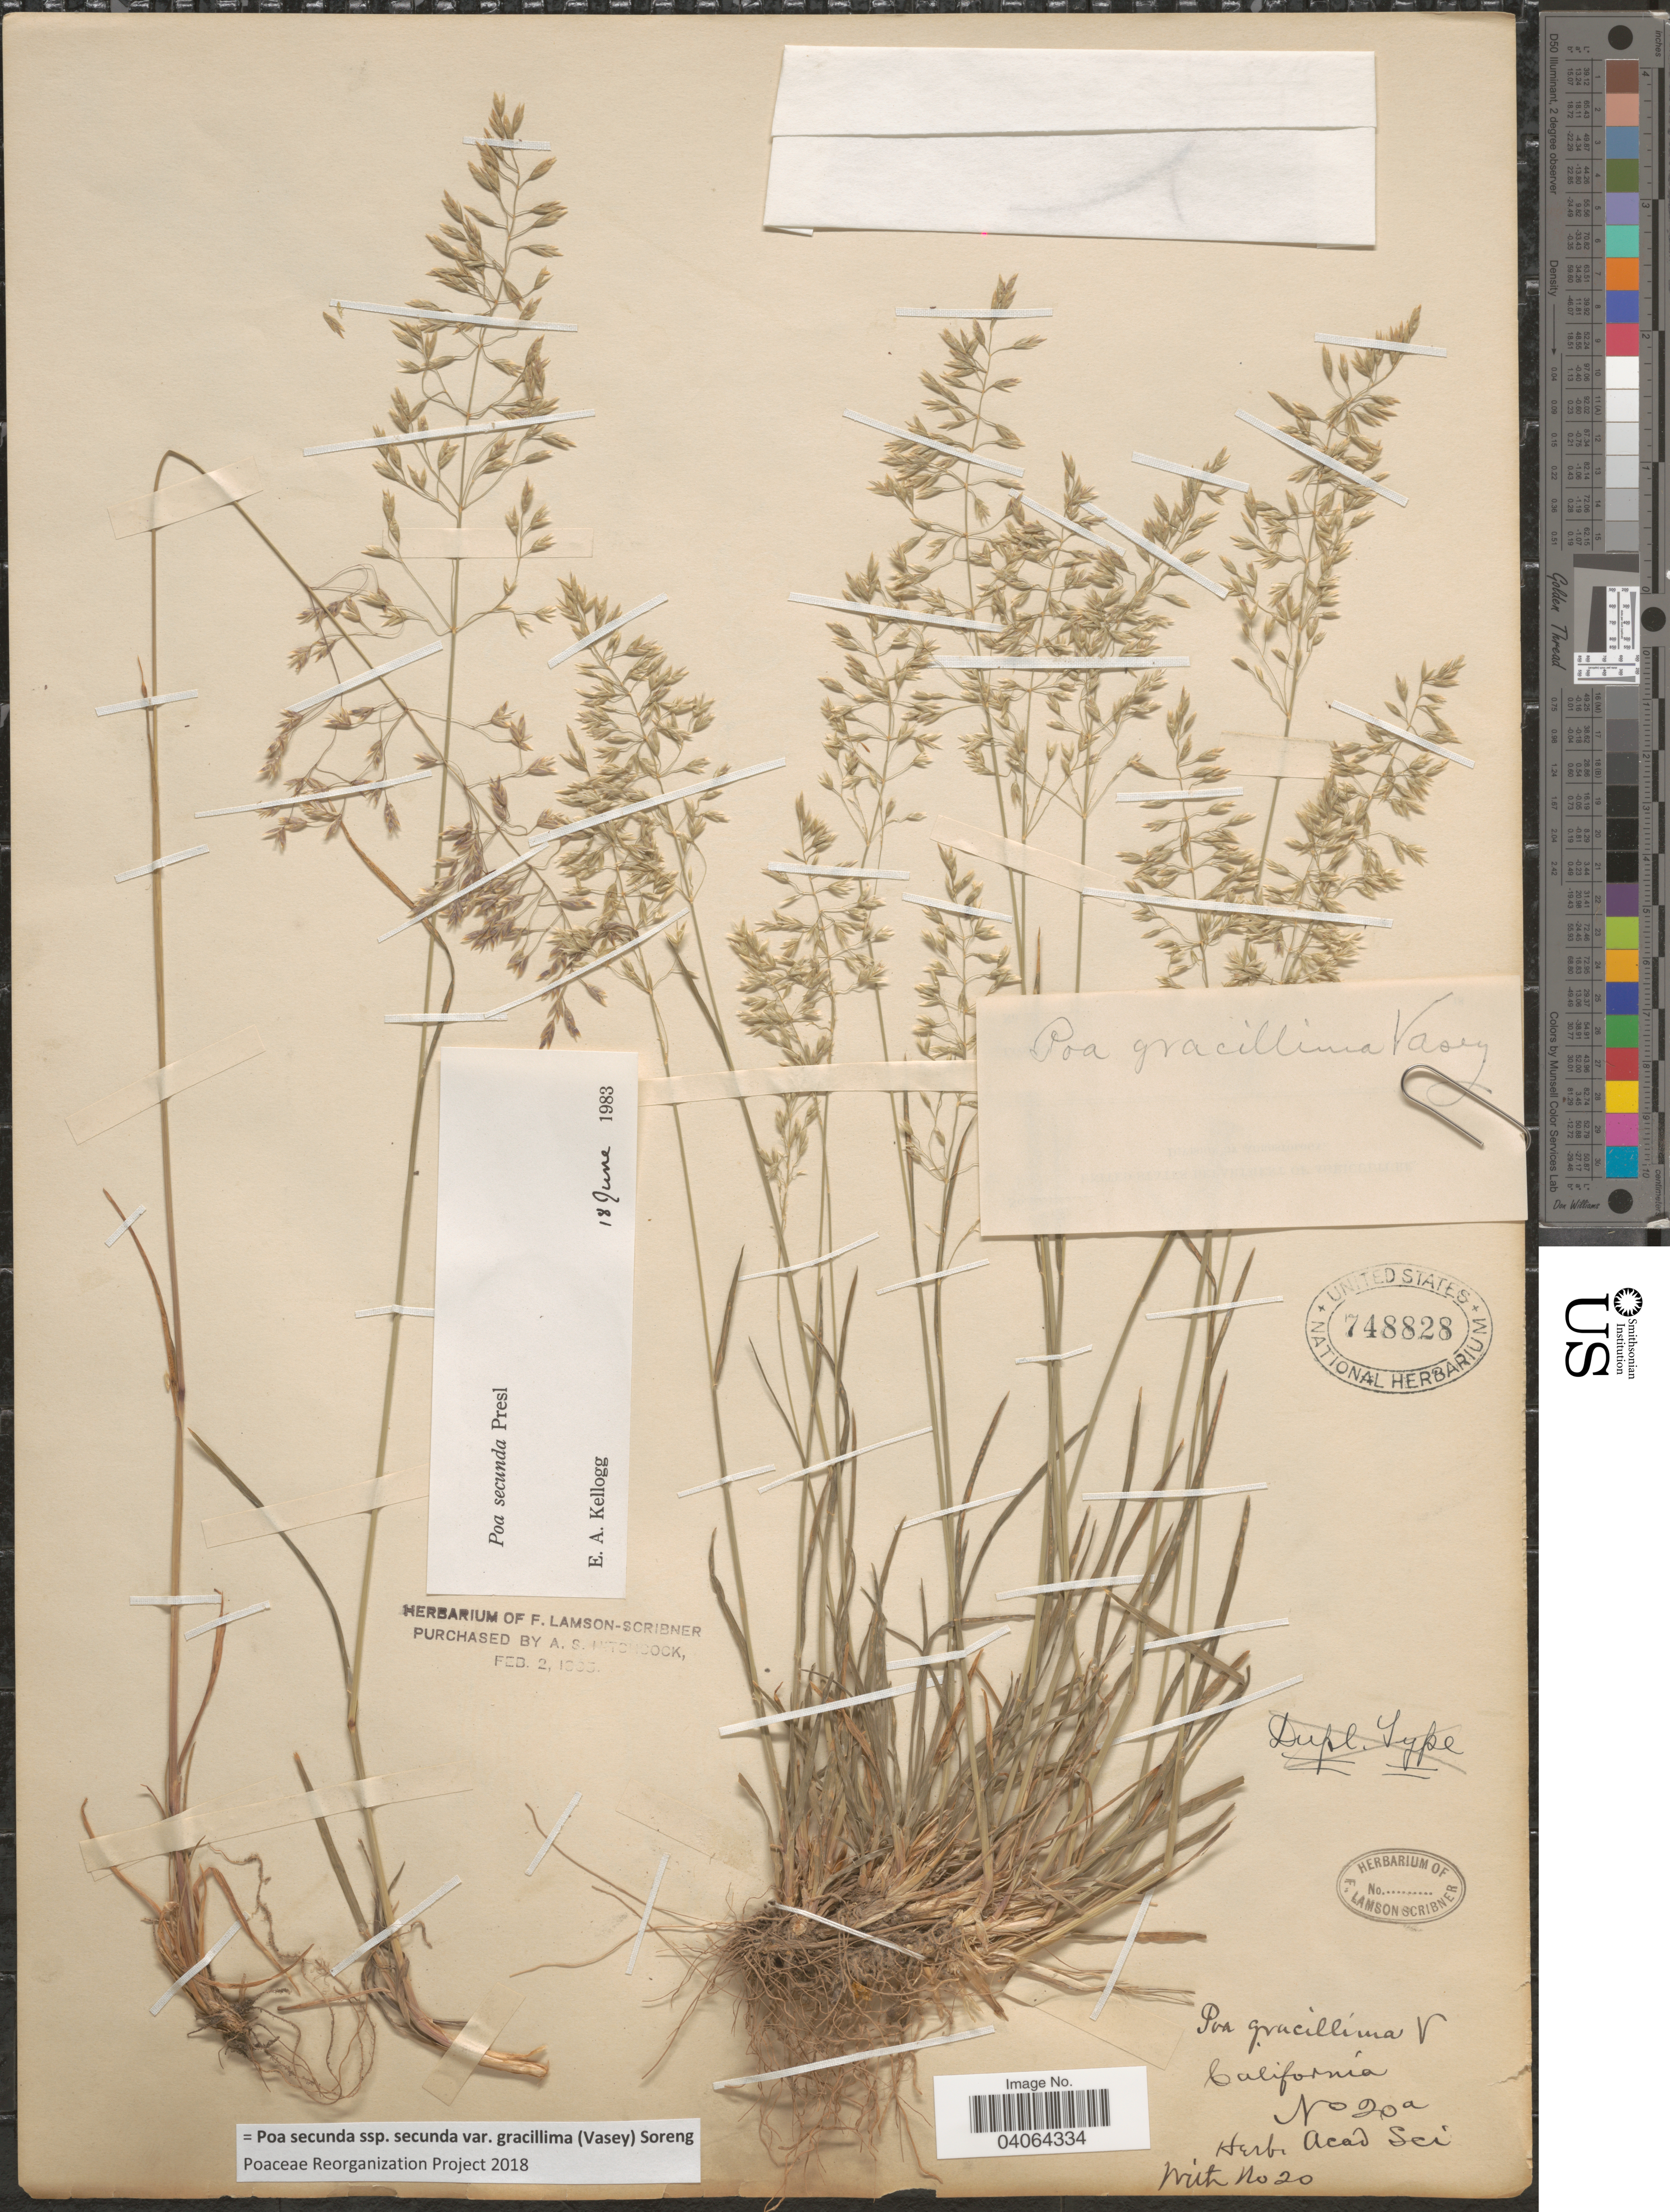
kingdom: Plantae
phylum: Tracheophyta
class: Liliopsida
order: Poales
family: Poaceae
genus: Poa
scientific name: Poa secunda subsp. secunda var. gracillima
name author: (Vasey) Soreng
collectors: ex Herb. Acad. Sciences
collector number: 20a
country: United States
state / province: California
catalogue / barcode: US 748828